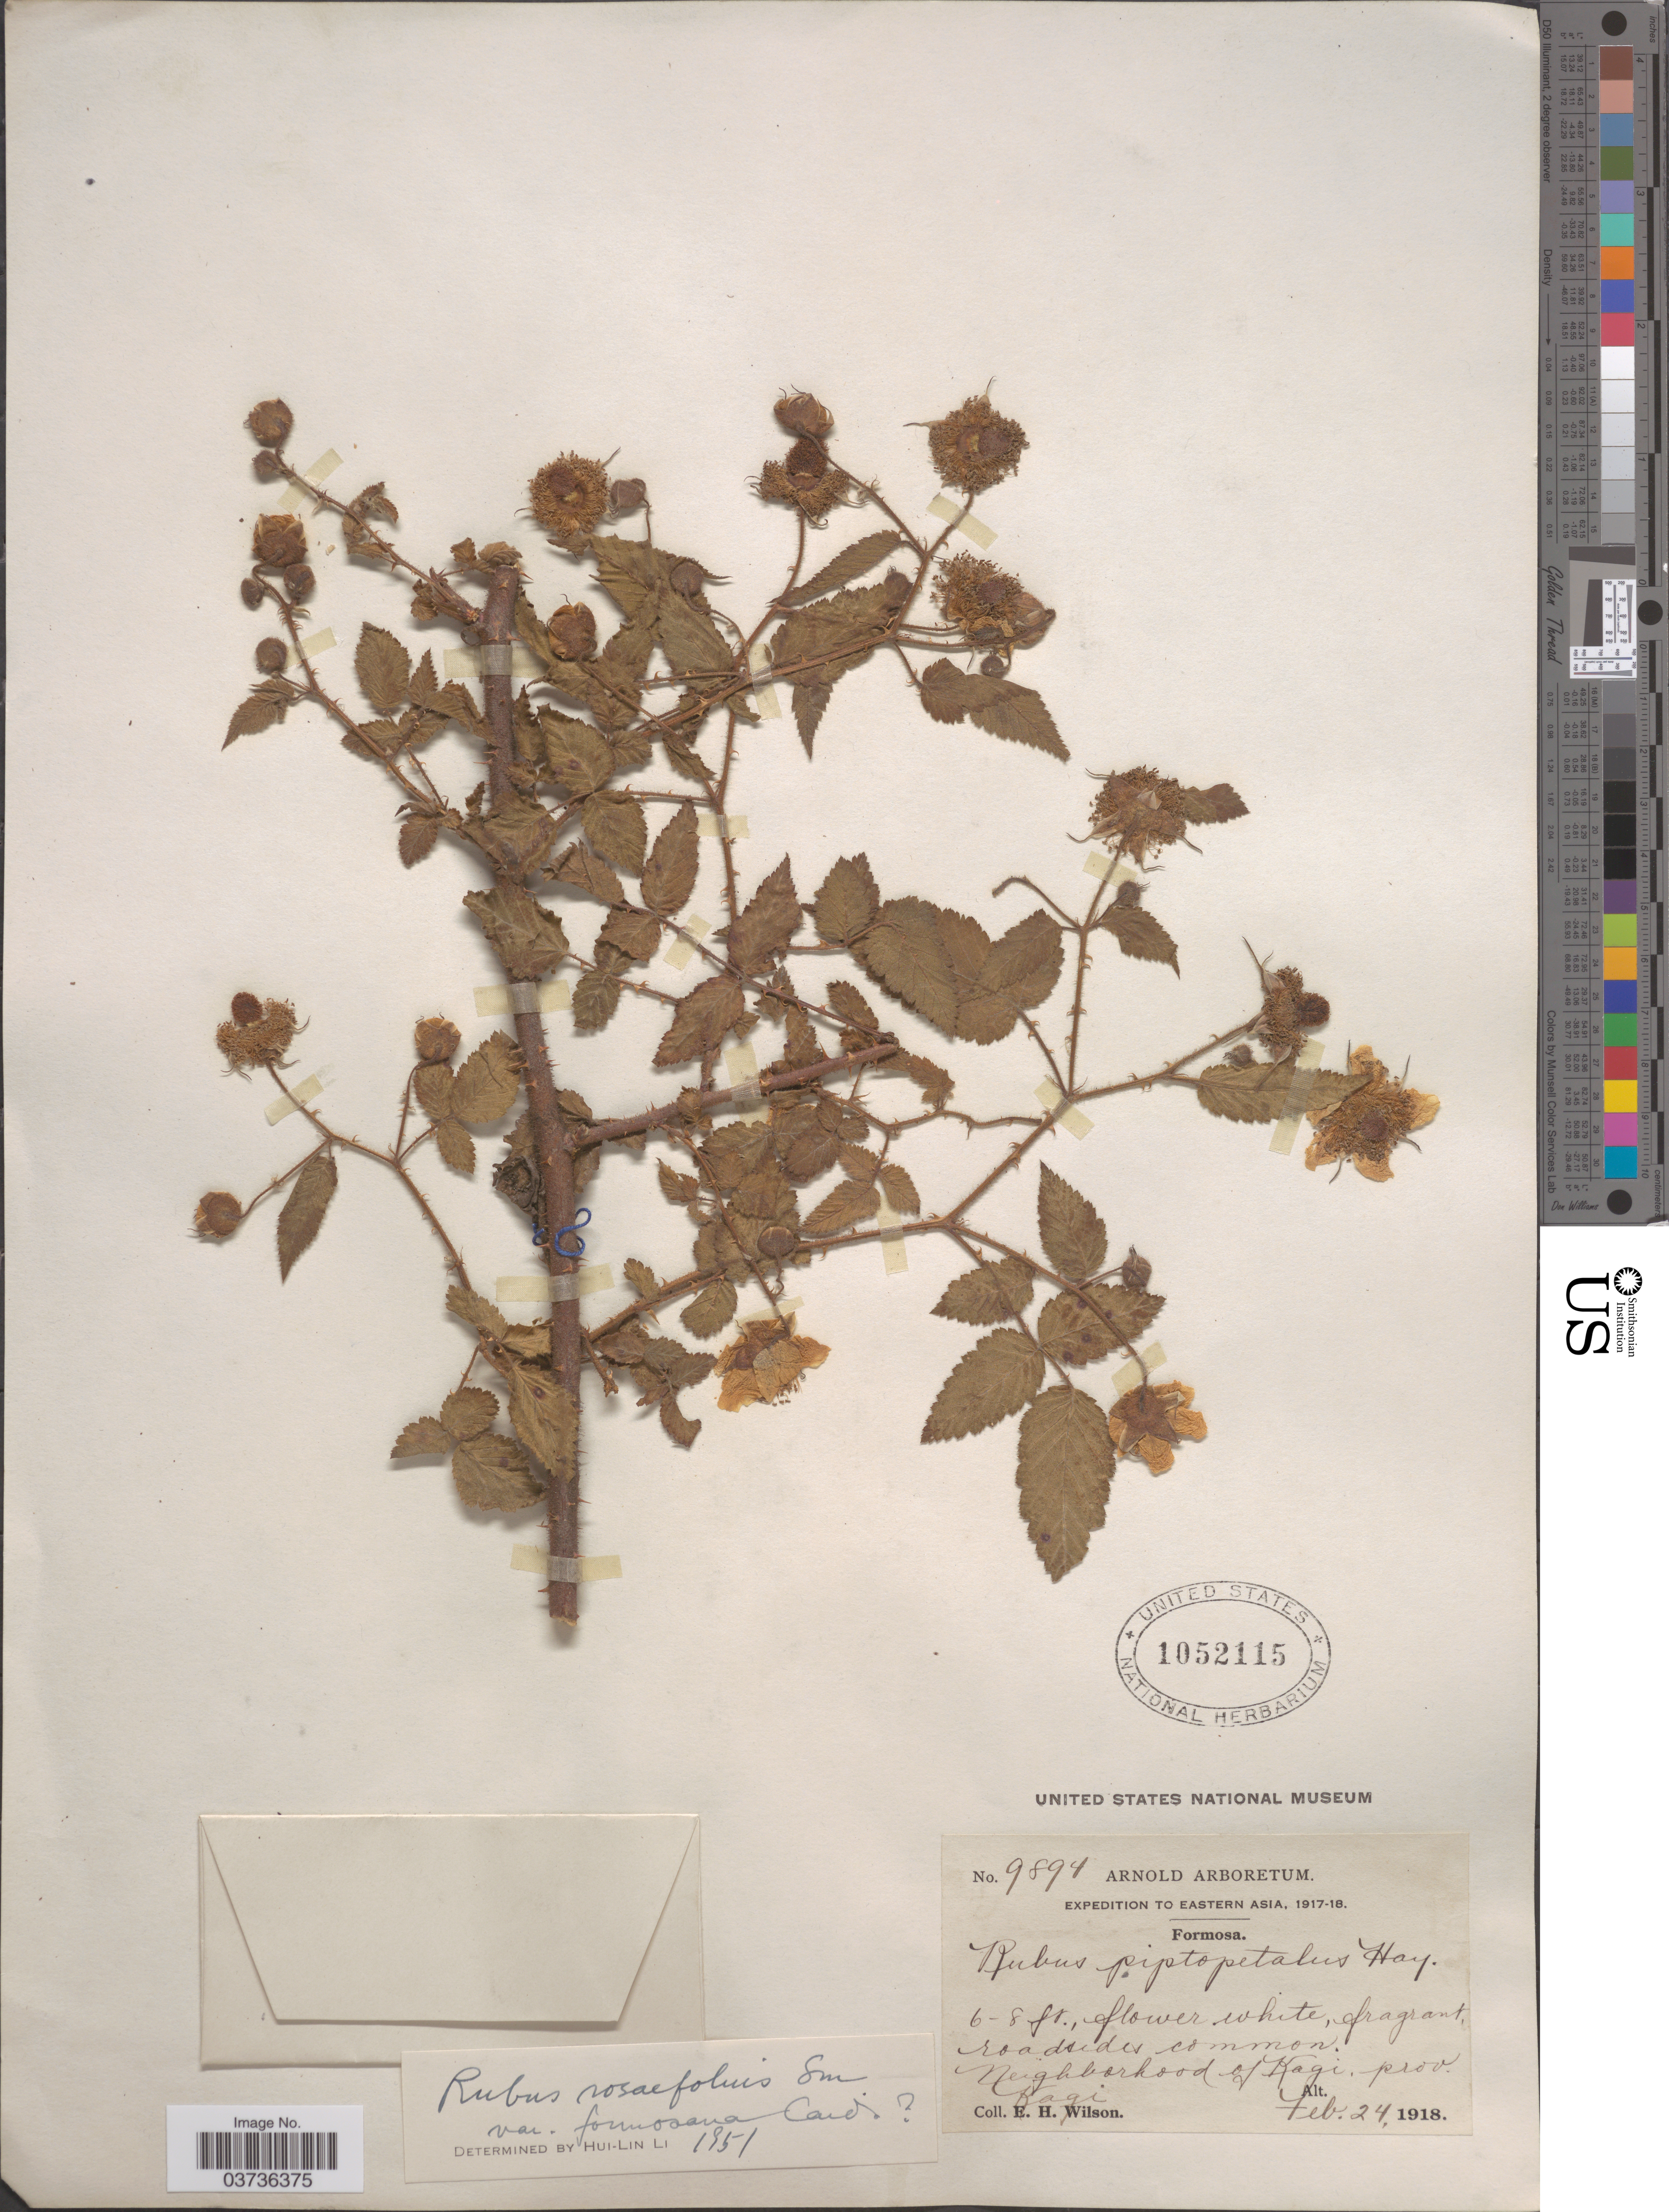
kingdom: Plantae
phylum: Tracheophyta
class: Magnoliopsida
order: Rosales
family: Rosaceae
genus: Rubus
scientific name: Rubus rosaefolius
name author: Sm.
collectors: E. Wilson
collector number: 9894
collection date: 1918-02-24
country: Taiwan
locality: Eastern Asia. Formosa. Neighborhood (of Kagi, prov. Kagi).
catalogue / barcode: US 1052115